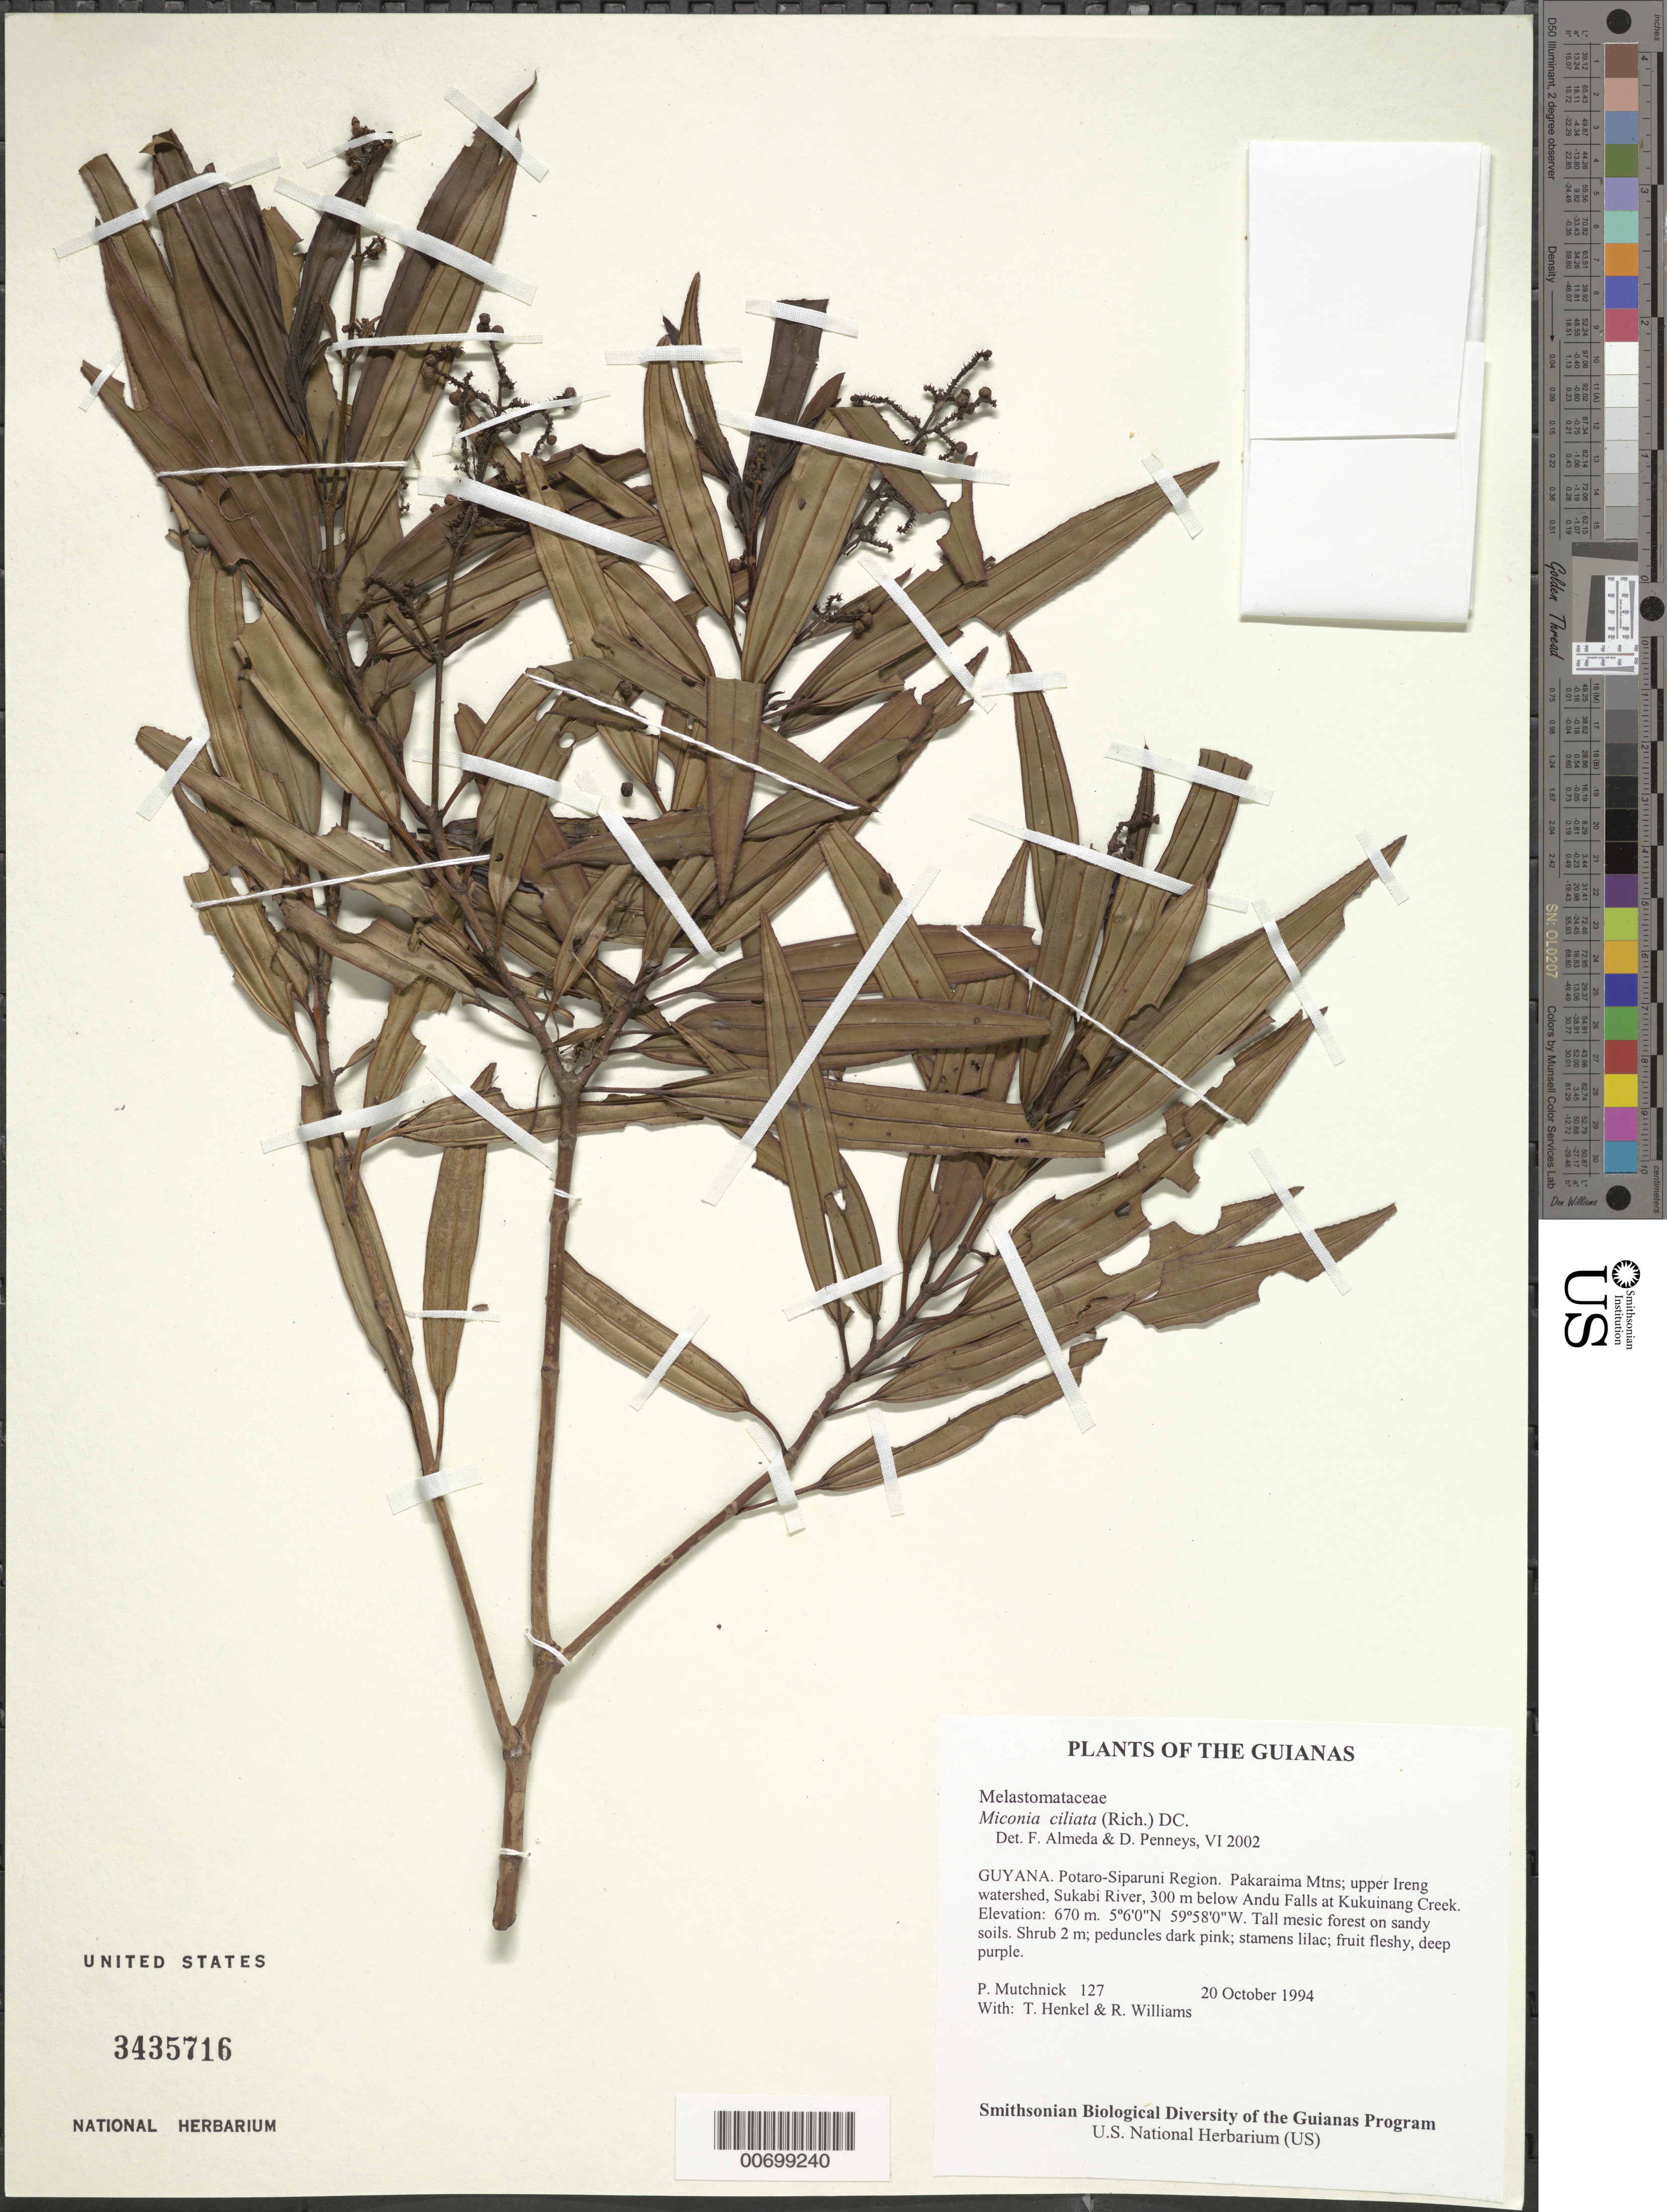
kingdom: Plantae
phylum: Tracheophyta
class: Magnoliopsida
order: Myrtales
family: Melastomataceae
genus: Miconia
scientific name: Miconia ciliata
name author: (Rich.) DC.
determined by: Almeda, F.; Penneys, D. S.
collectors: P. Mutchnick, T. Henkel & R. Williams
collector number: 127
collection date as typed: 20 October 1994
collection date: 1994-10-20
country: Guyana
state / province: Potaro-Siparuni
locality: Pakaraima Mtns; upper Ireng watershed, Sukabi River, 300 m below Andu Falls at Kukuinang Creek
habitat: Tall mesic forest on sandy soils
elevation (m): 670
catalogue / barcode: US 3435716